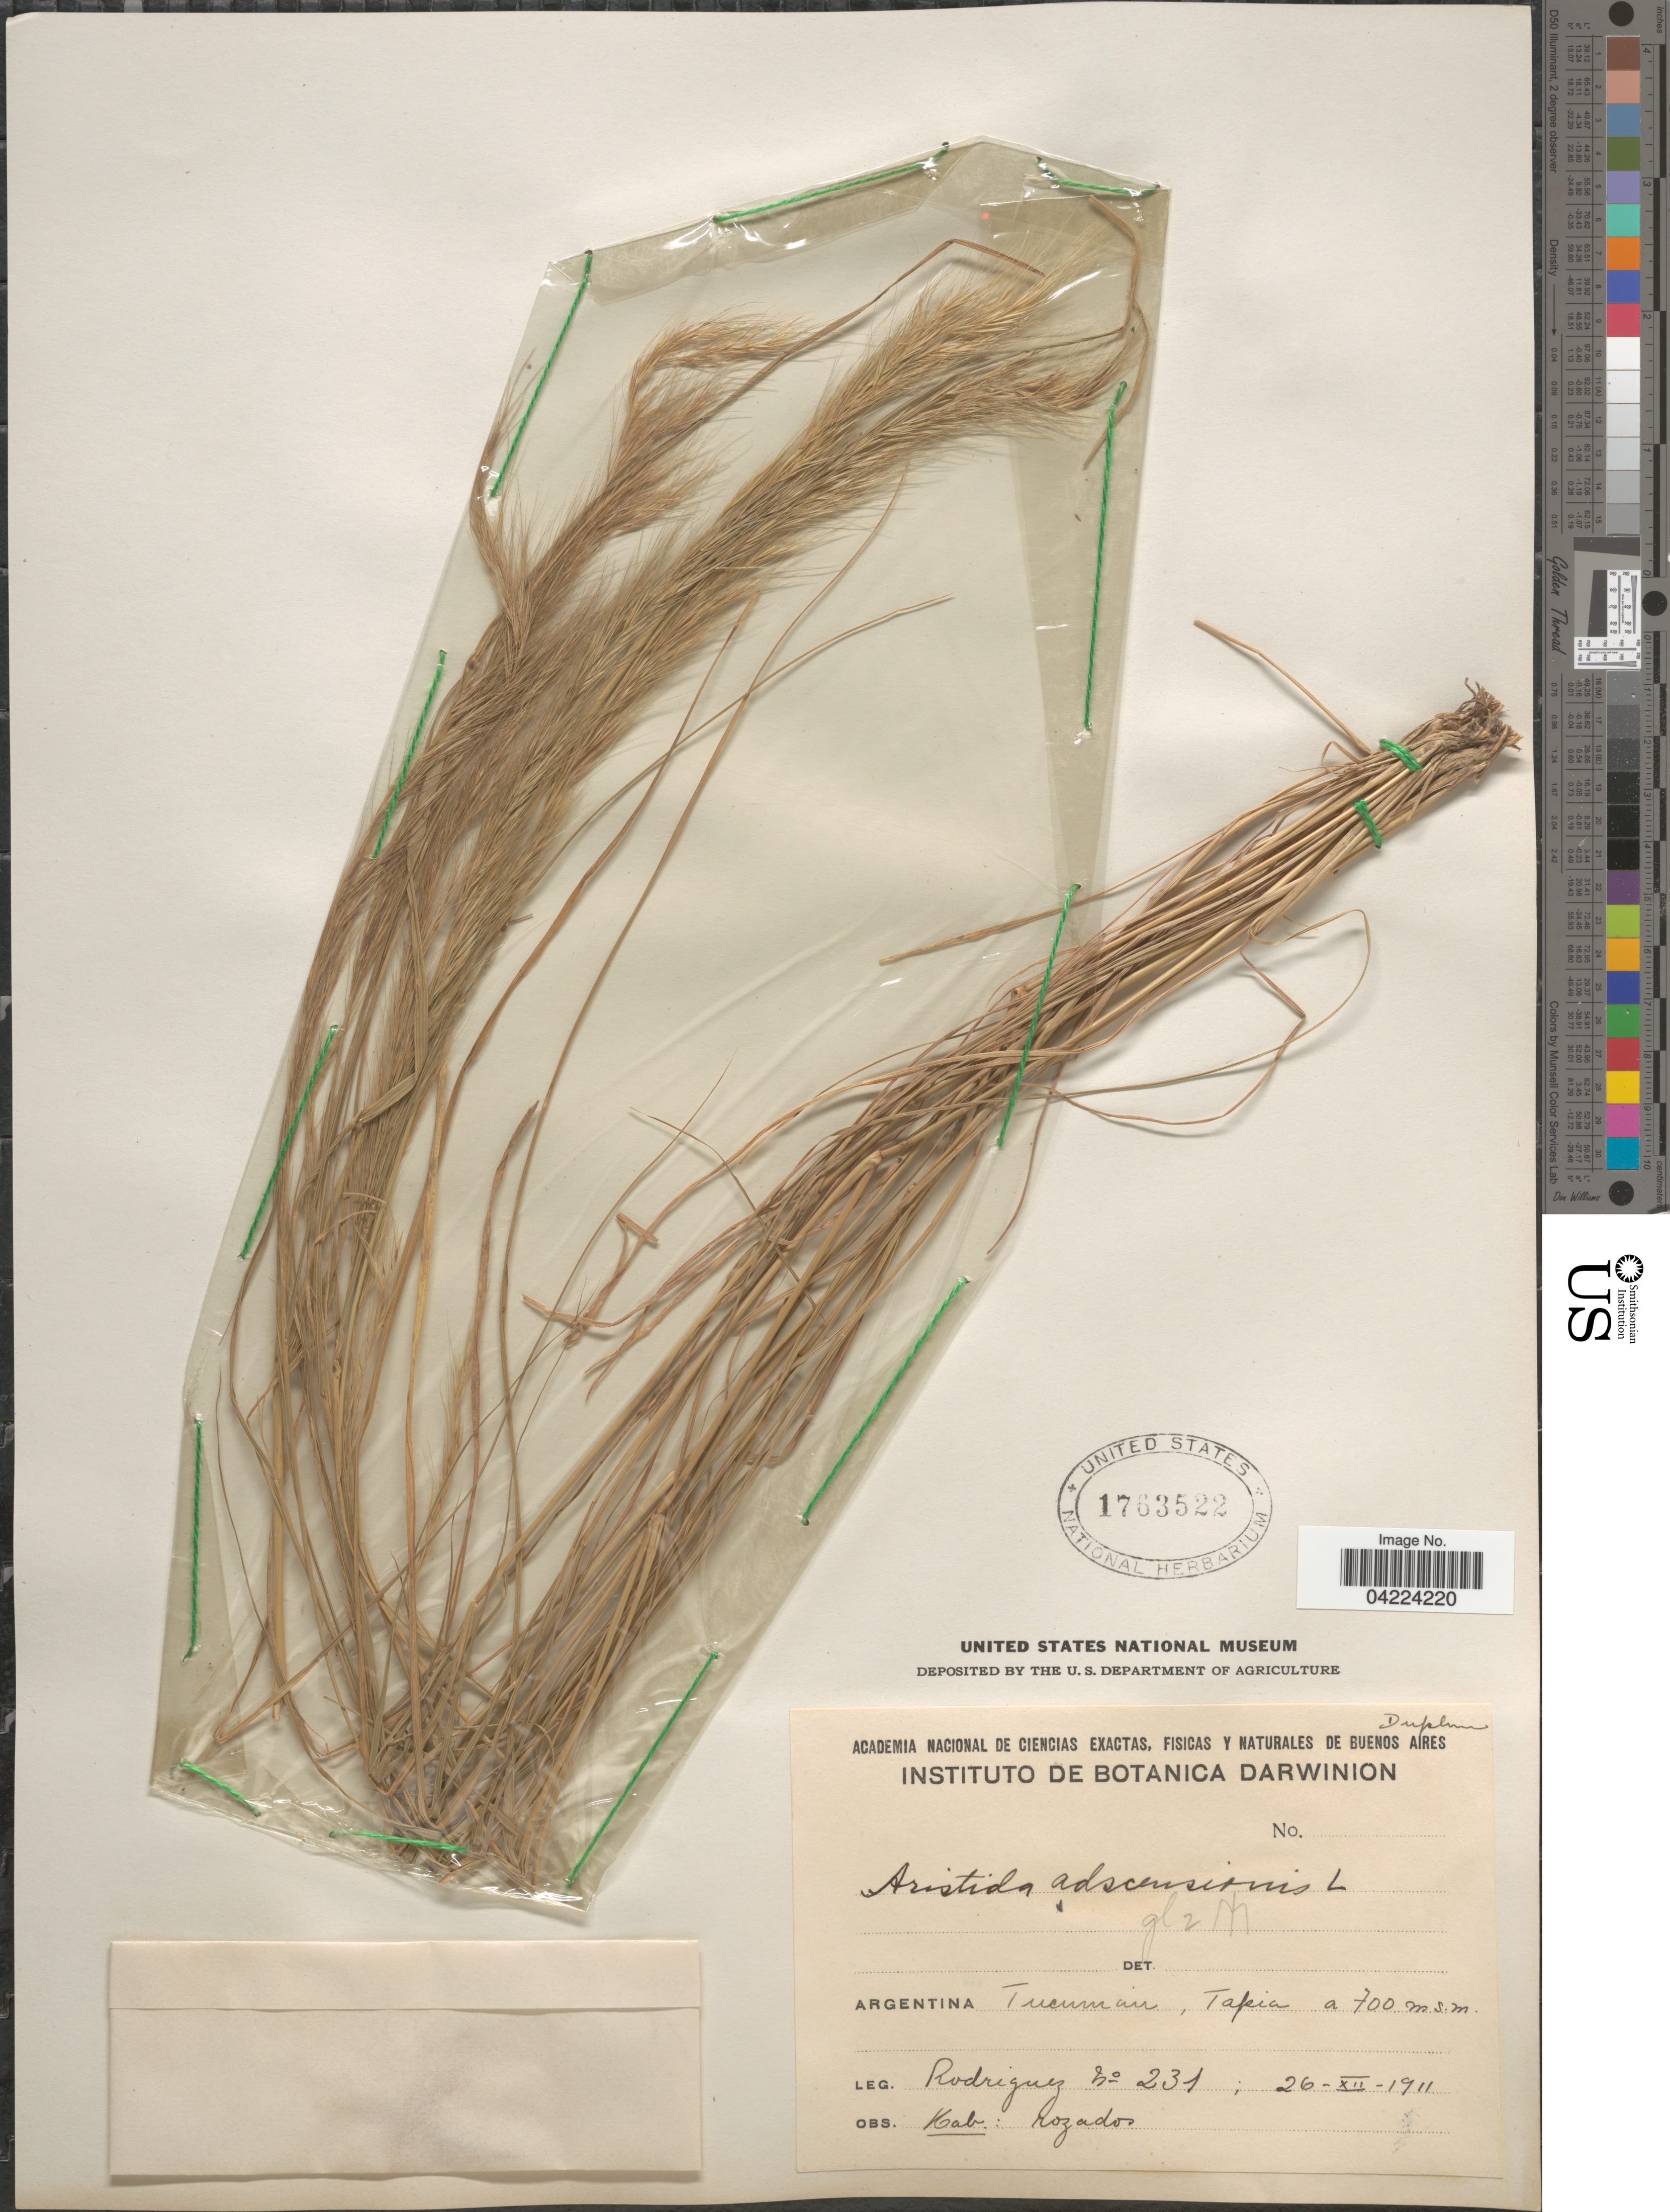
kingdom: Plantae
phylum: Tracheophyta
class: Liliopsida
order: Poales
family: Poaceae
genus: Aristida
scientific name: Aristida adscensionis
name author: L.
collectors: Rodriguez, --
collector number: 231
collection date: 1911-12-26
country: Argentina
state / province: Tucuman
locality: Tapia.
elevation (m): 700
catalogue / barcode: US 1763522